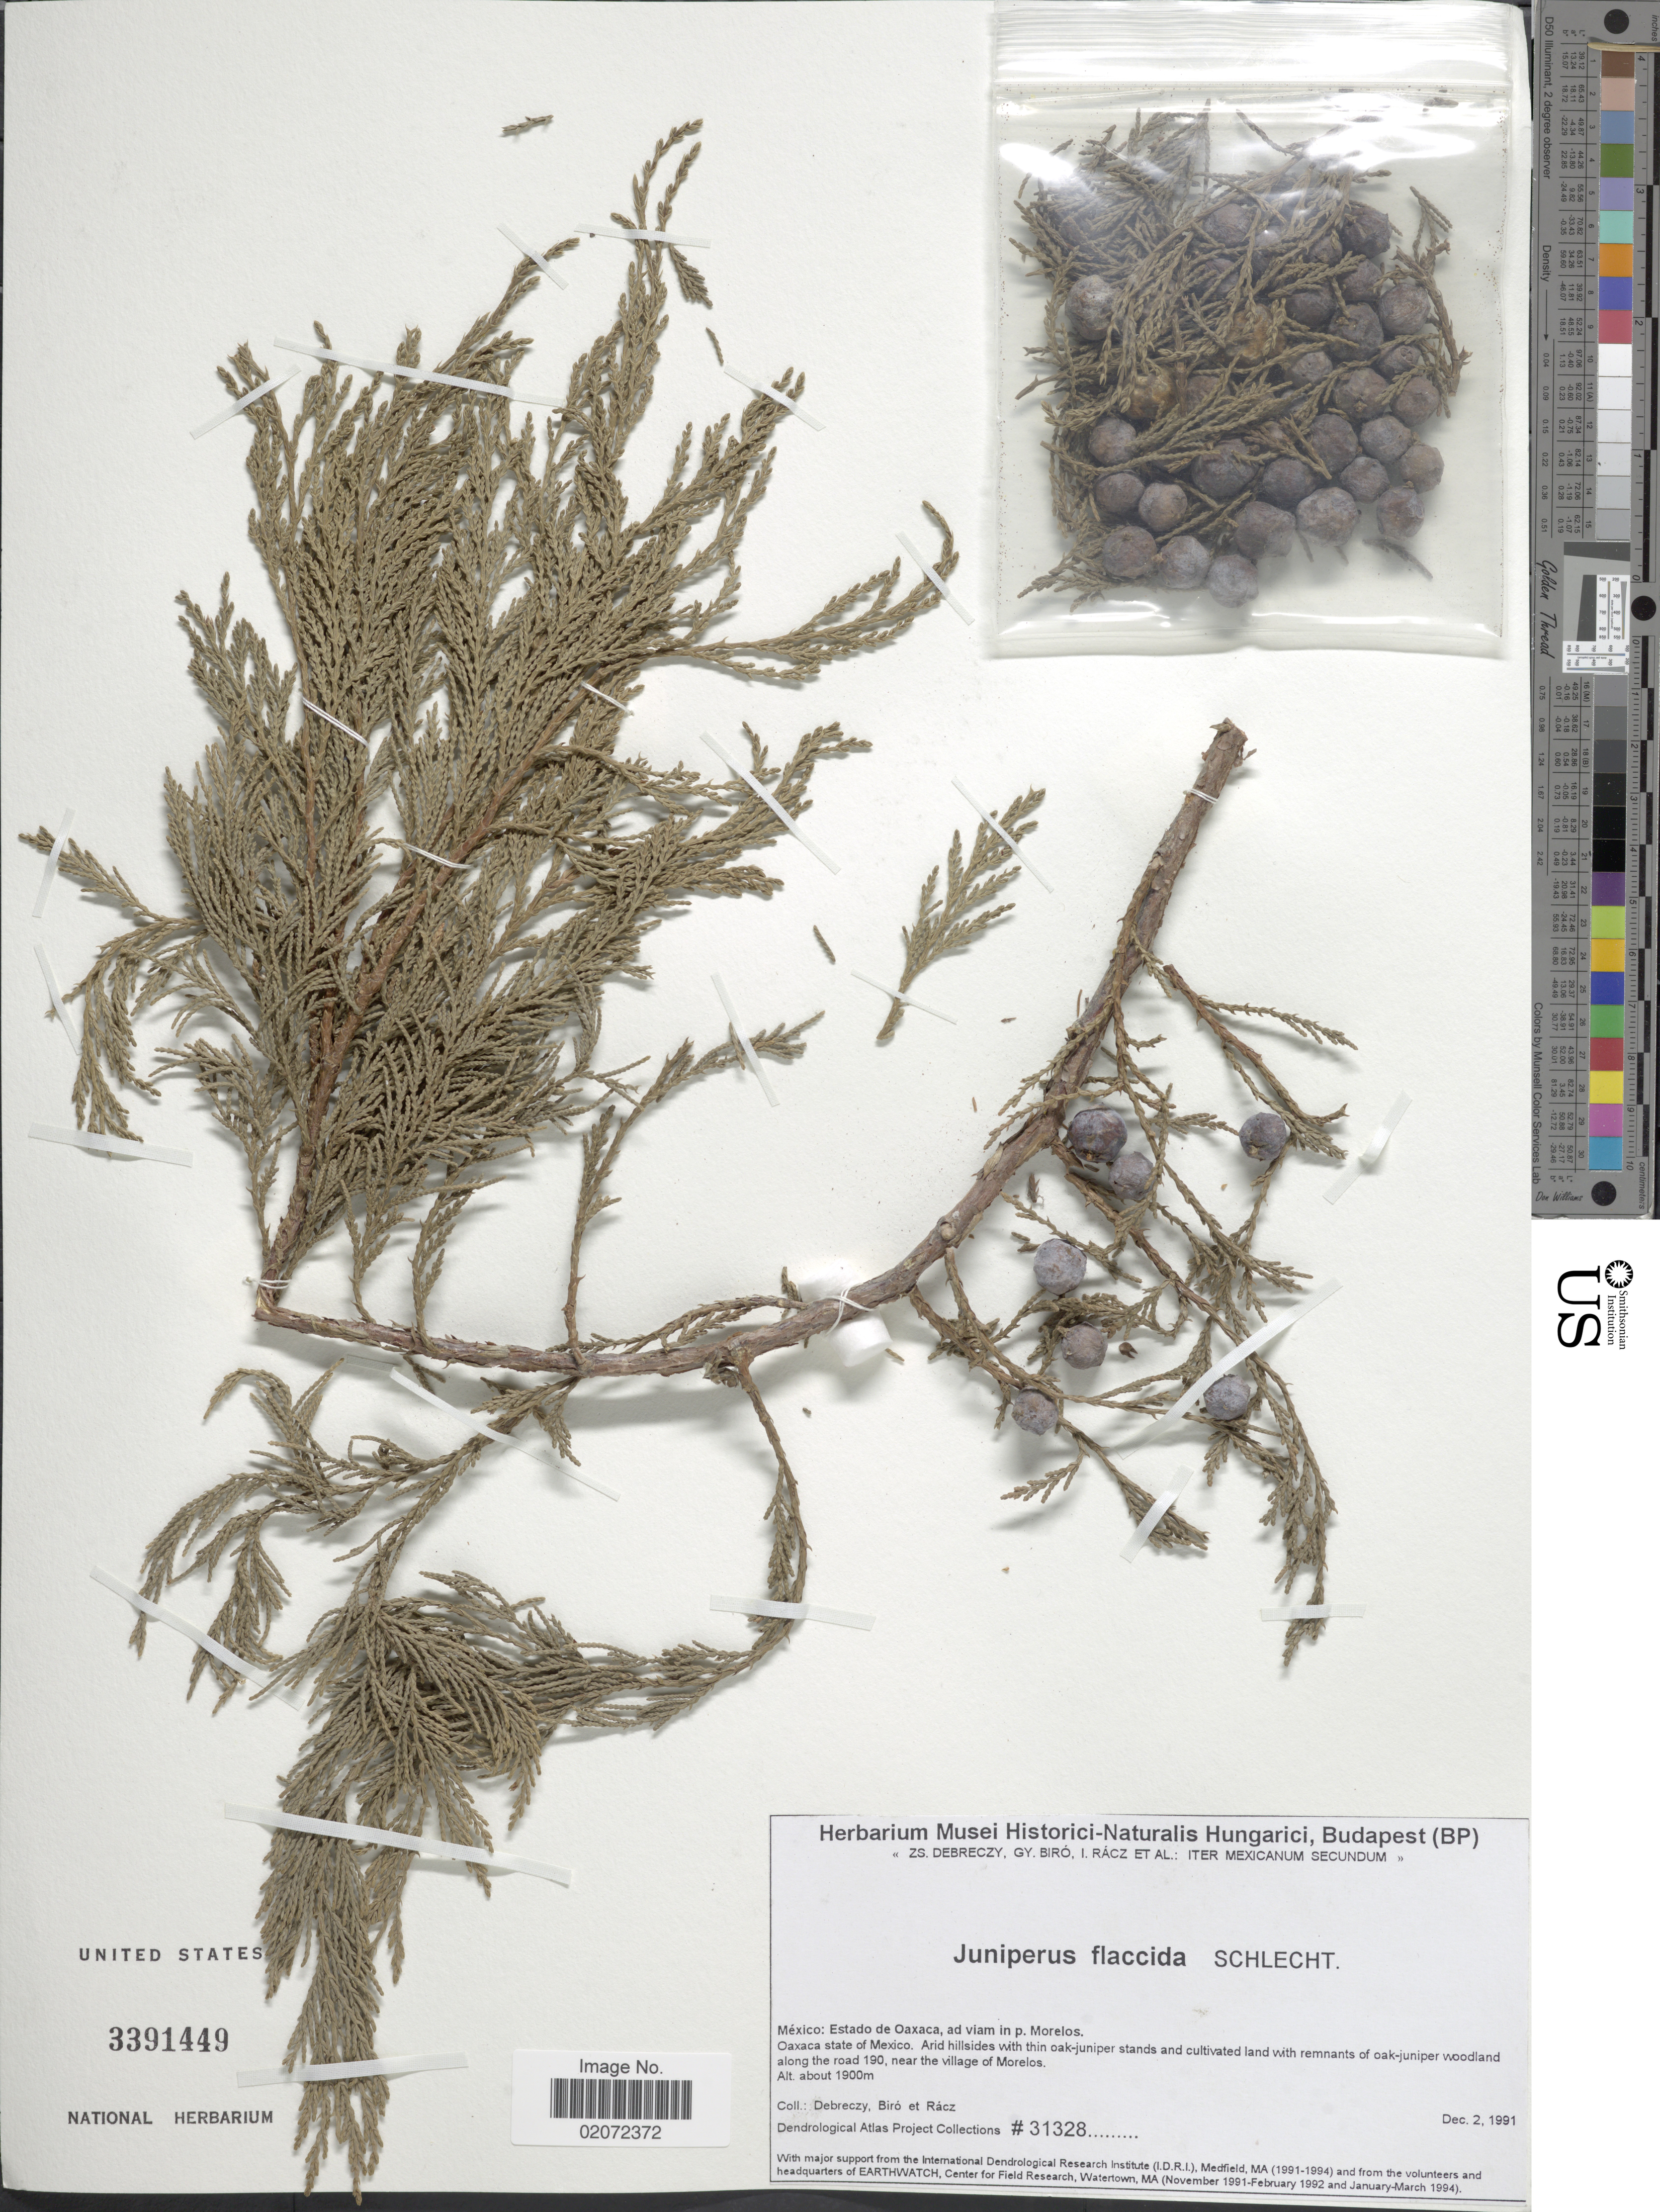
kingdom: Plantae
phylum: Tracheophyta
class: Pinopsida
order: Pinales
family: Cupressaceae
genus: Juniperus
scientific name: Juniperus flaccida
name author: Schltdl.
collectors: Z. Debreczy, G. Biro, I. Rácz & et al.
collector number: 31328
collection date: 1991-12-02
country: Mexico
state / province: Oaxaca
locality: P. Morelos. along the road 190, near the village of Morelos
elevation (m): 1900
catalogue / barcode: US 3391449